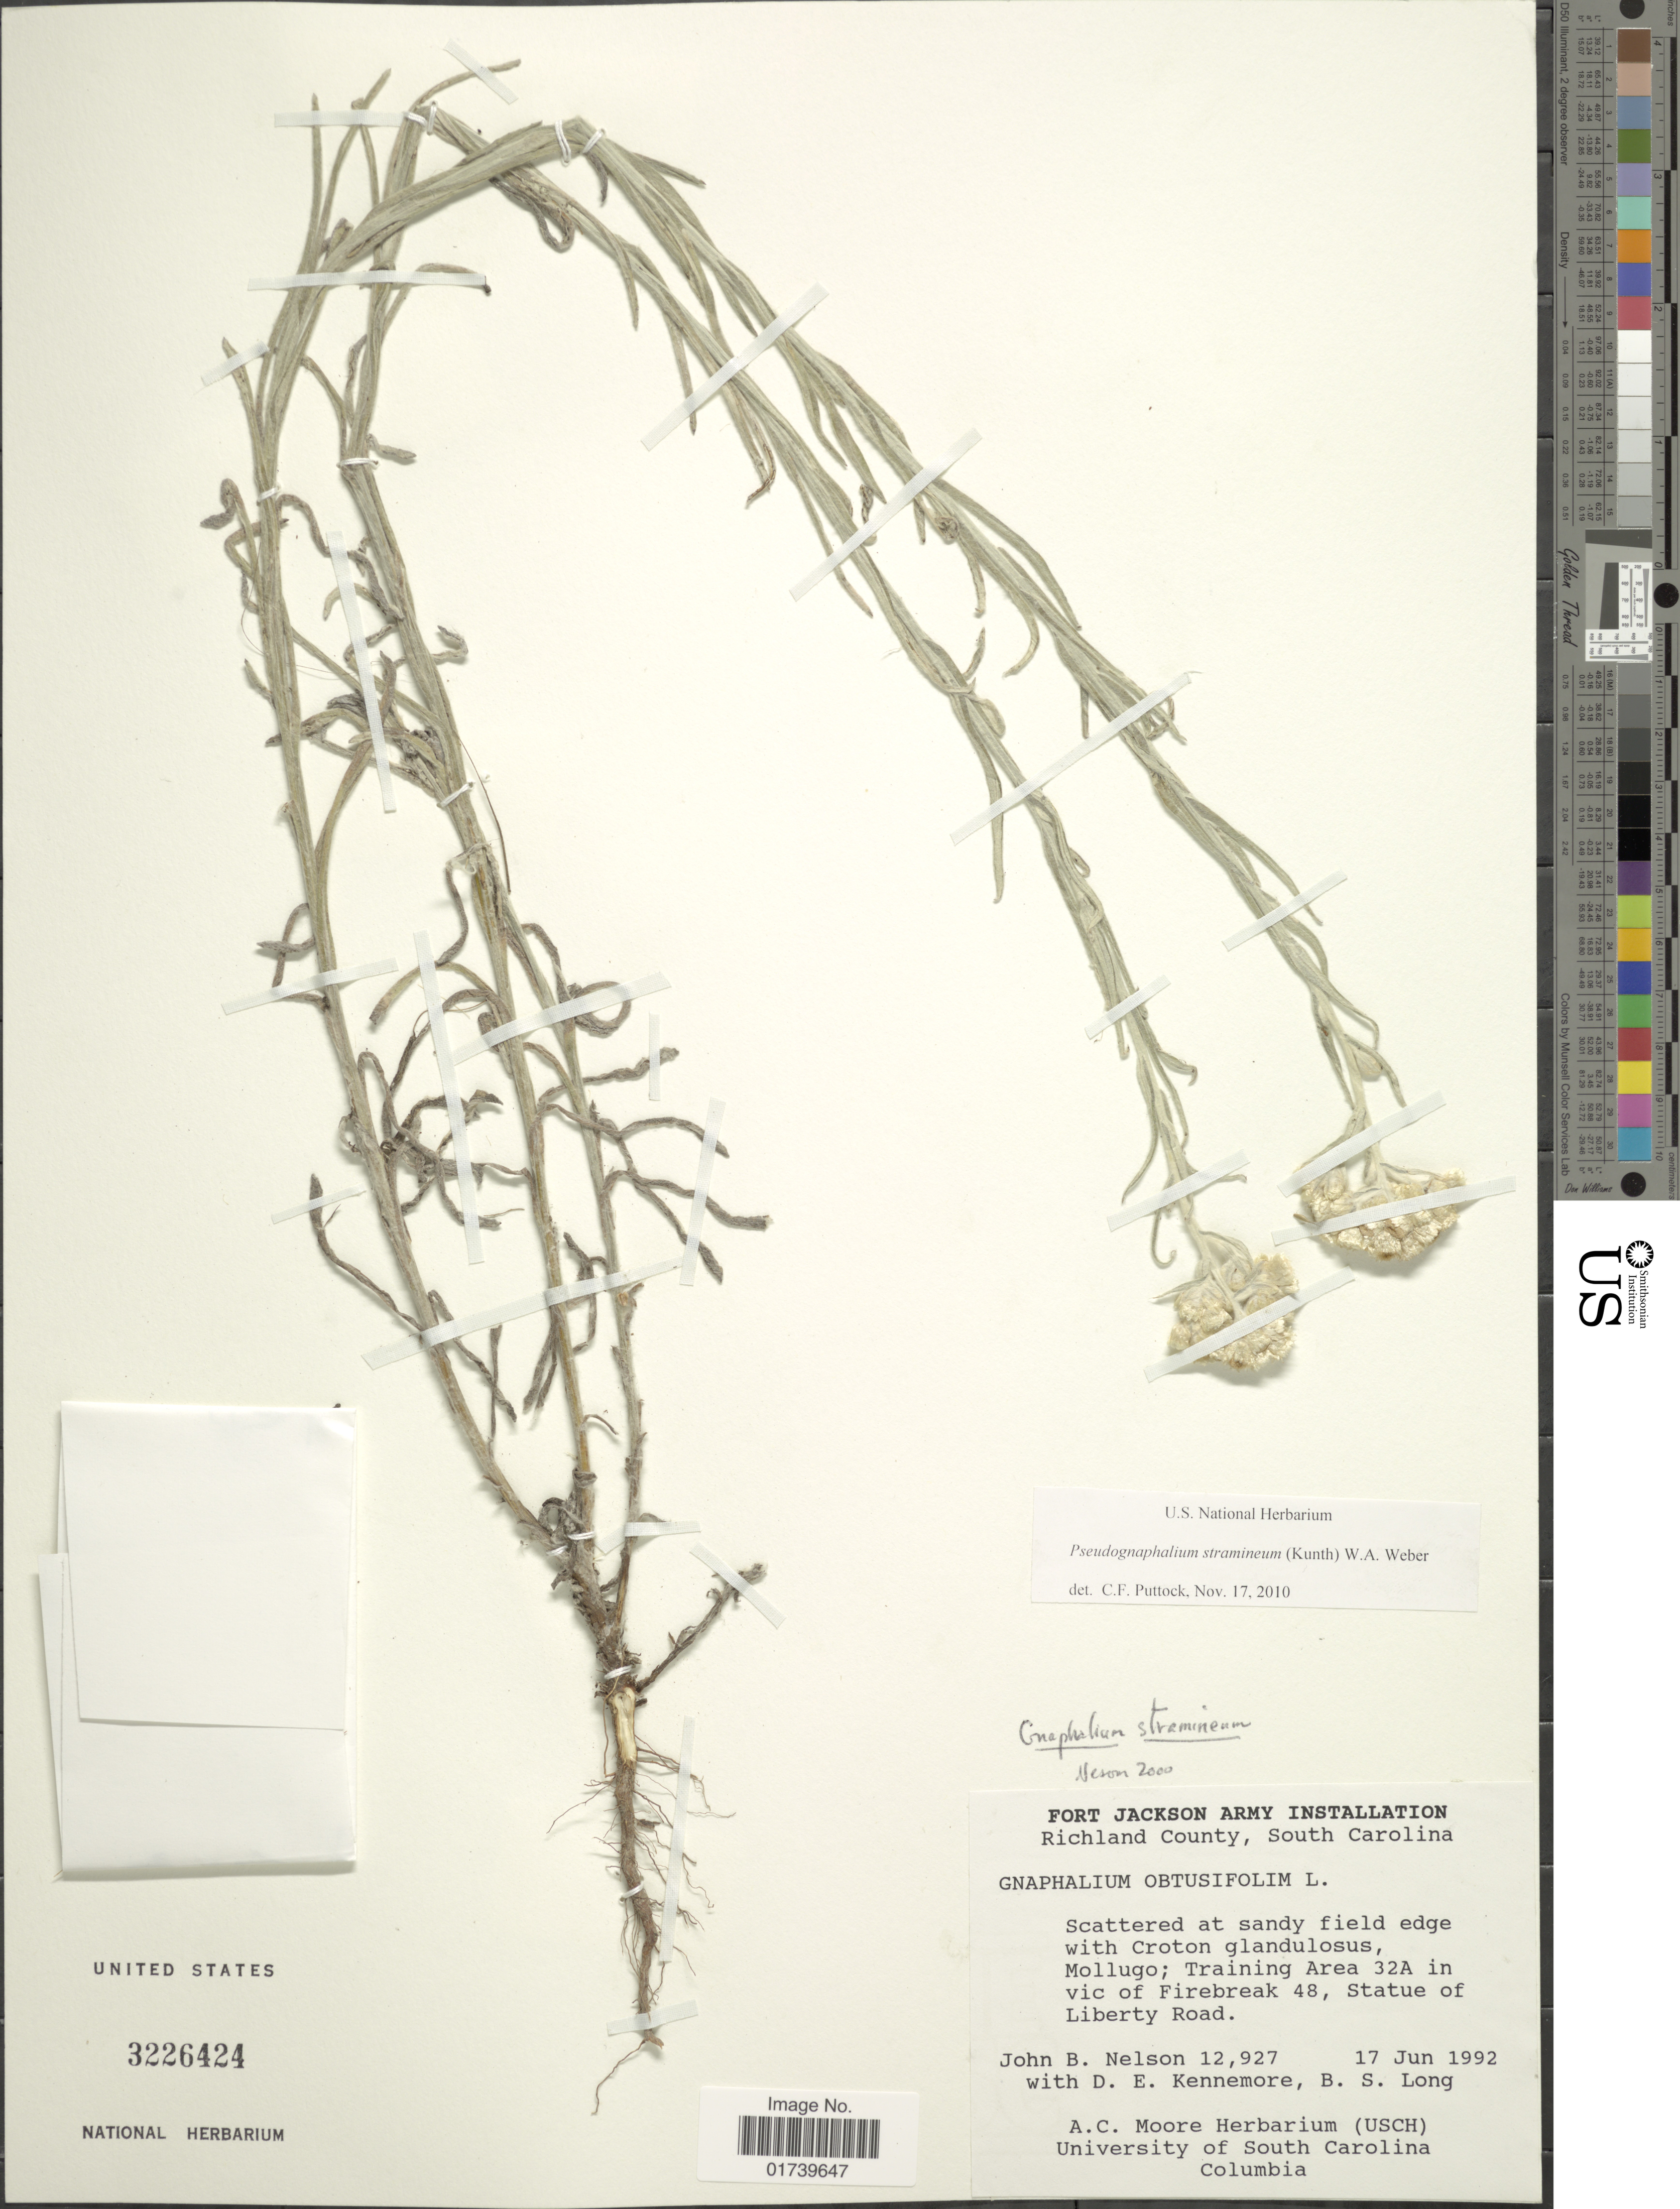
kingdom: Plantae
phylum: Tracheophyta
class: Magnoliopsida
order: Asterales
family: Asteraceae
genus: Pseudognaphalium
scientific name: Pseudognaphalium stramineum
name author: (Kunth) Anderb.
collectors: J. B. Nelson, D. Kennemore & B. Long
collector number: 12927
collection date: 1992-06-17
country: United States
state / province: South Carolina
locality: Fort Jackson Installation, Richland County, South Carolina, Mollugo, Training Area 32A in vic of Firebreak 48, Statue of Liberty Road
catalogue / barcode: US 3226424